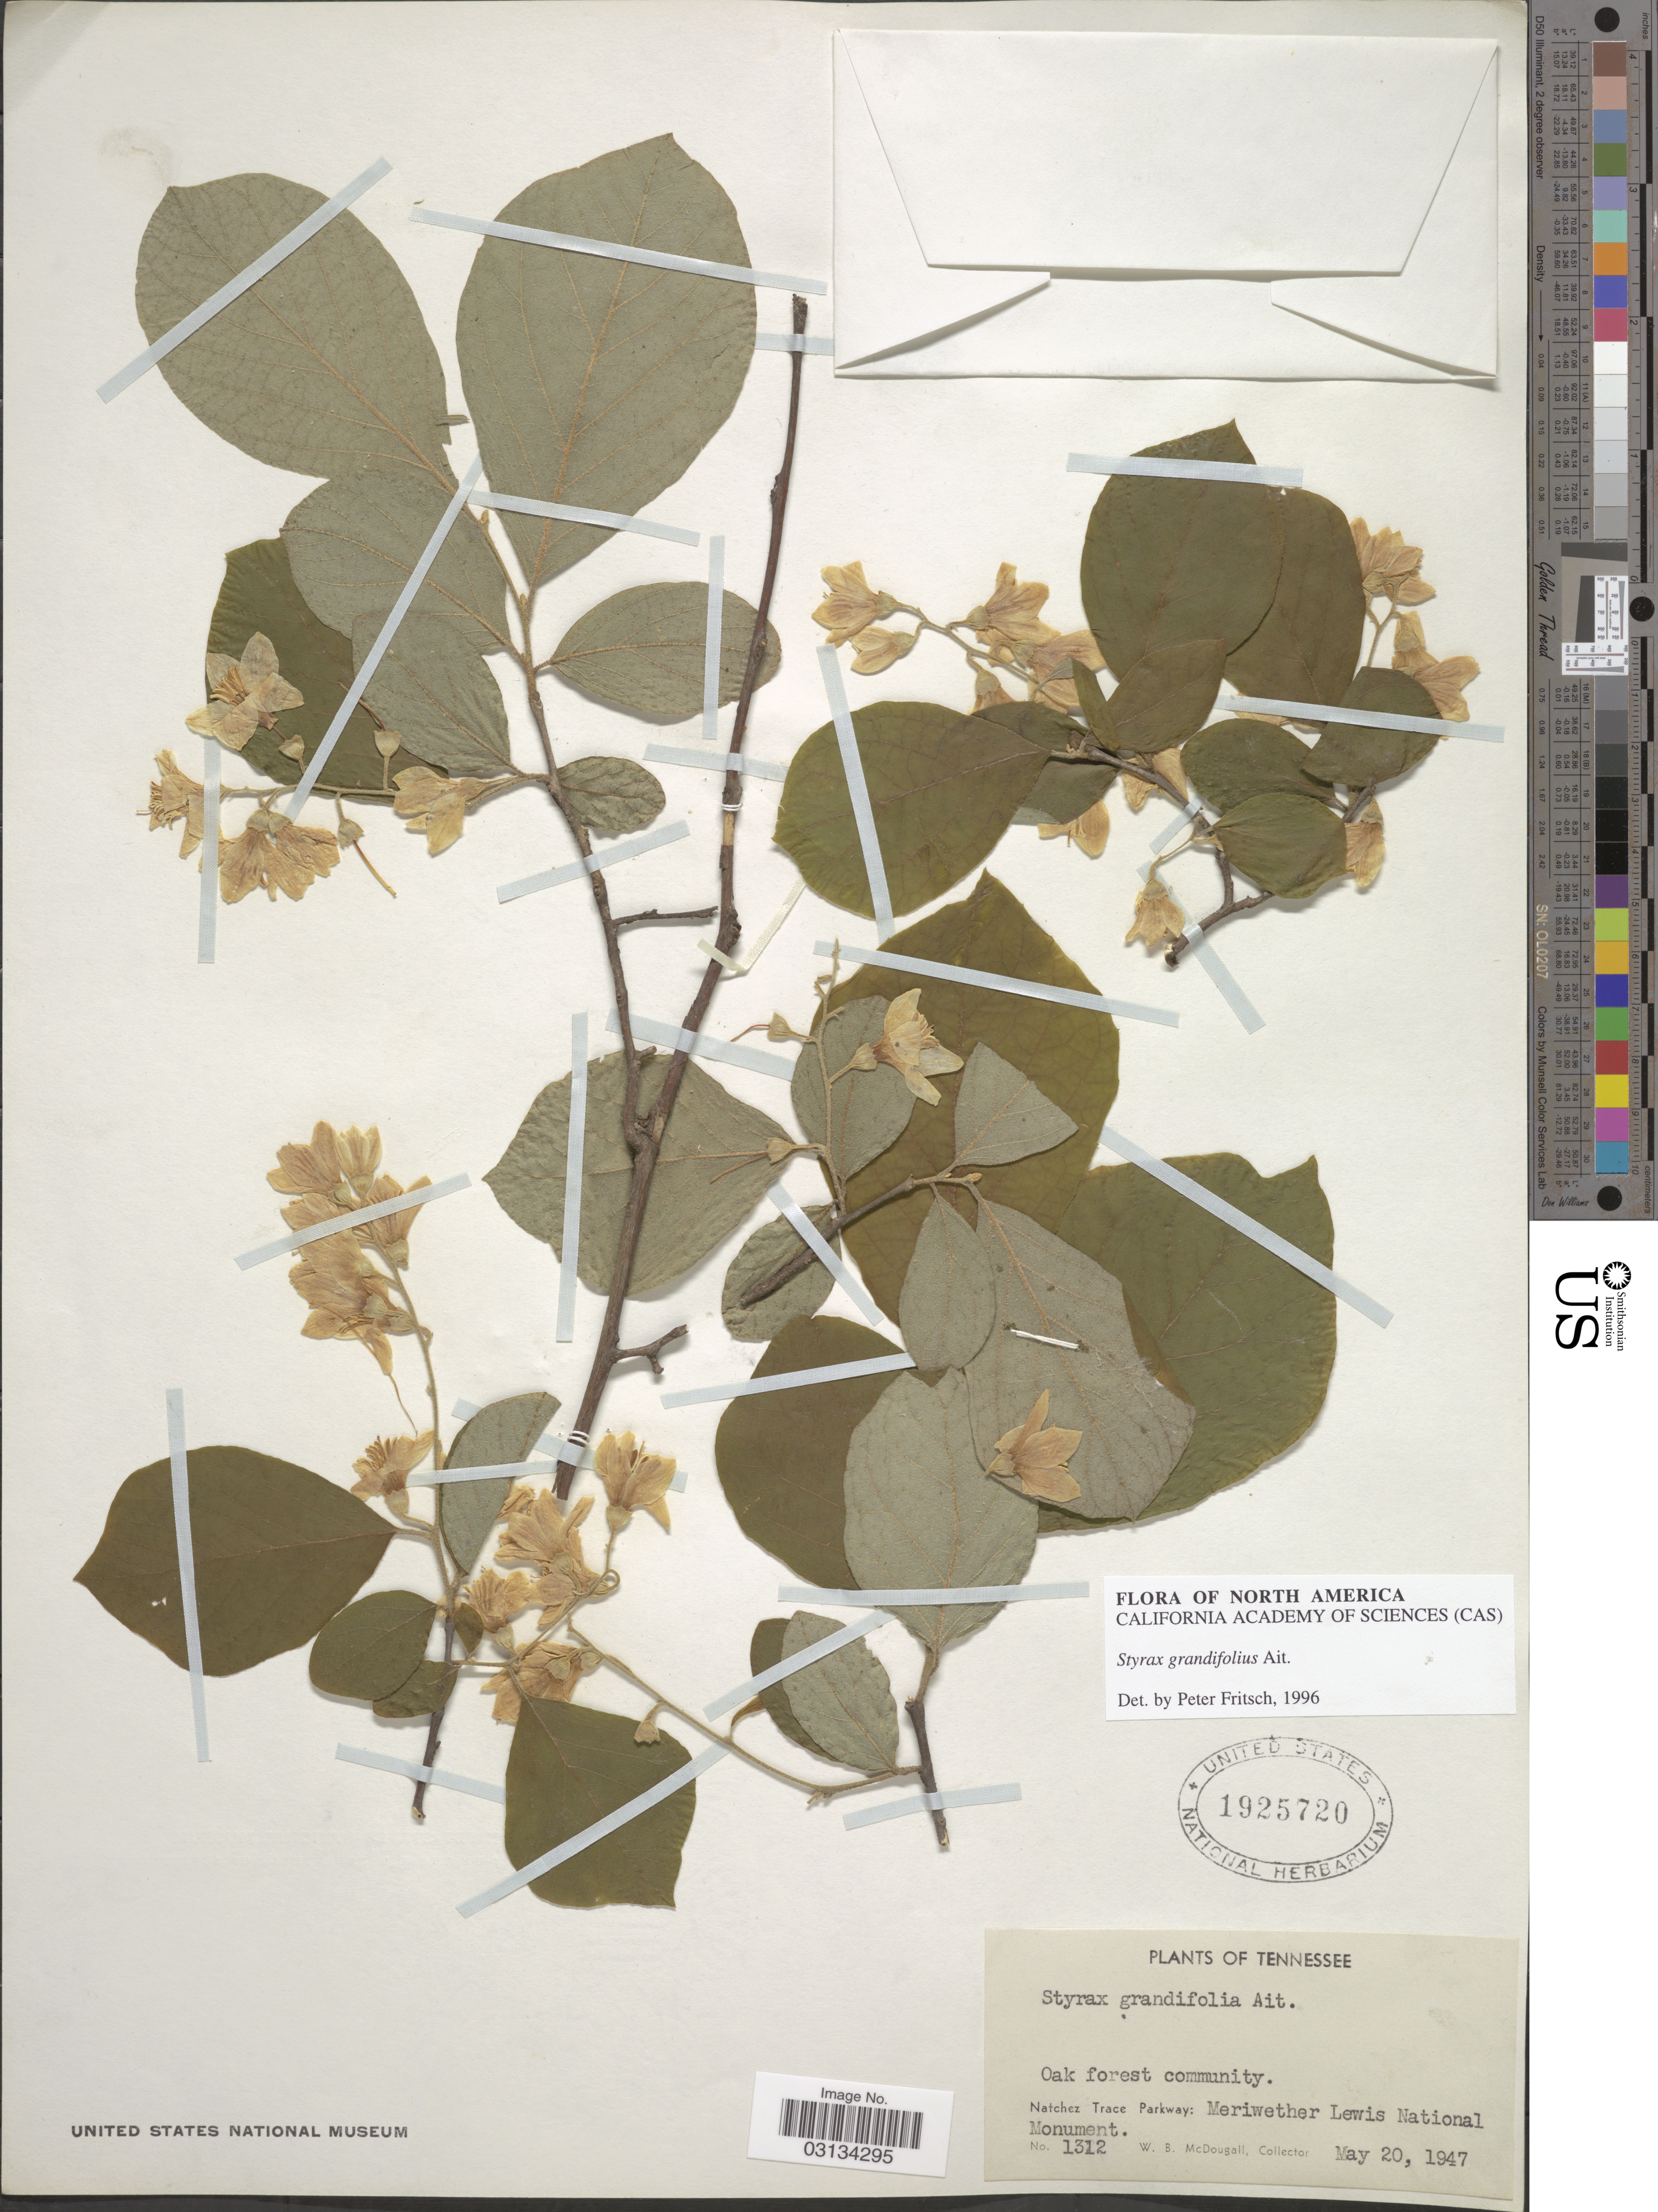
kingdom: Plantae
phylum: Tracheophyta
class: Magnoliopsida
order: Ericales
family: Styracaceae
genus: Styrax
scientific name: Styrax grandifolius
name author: Aiton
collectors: W. B. McDougall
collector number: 1312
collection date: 1947-05-20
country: United States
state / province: Tennessee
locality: Oak forest community. Natchez Trace Parkway: Meriwether Lewis National Monument.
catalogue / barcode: US 1925720